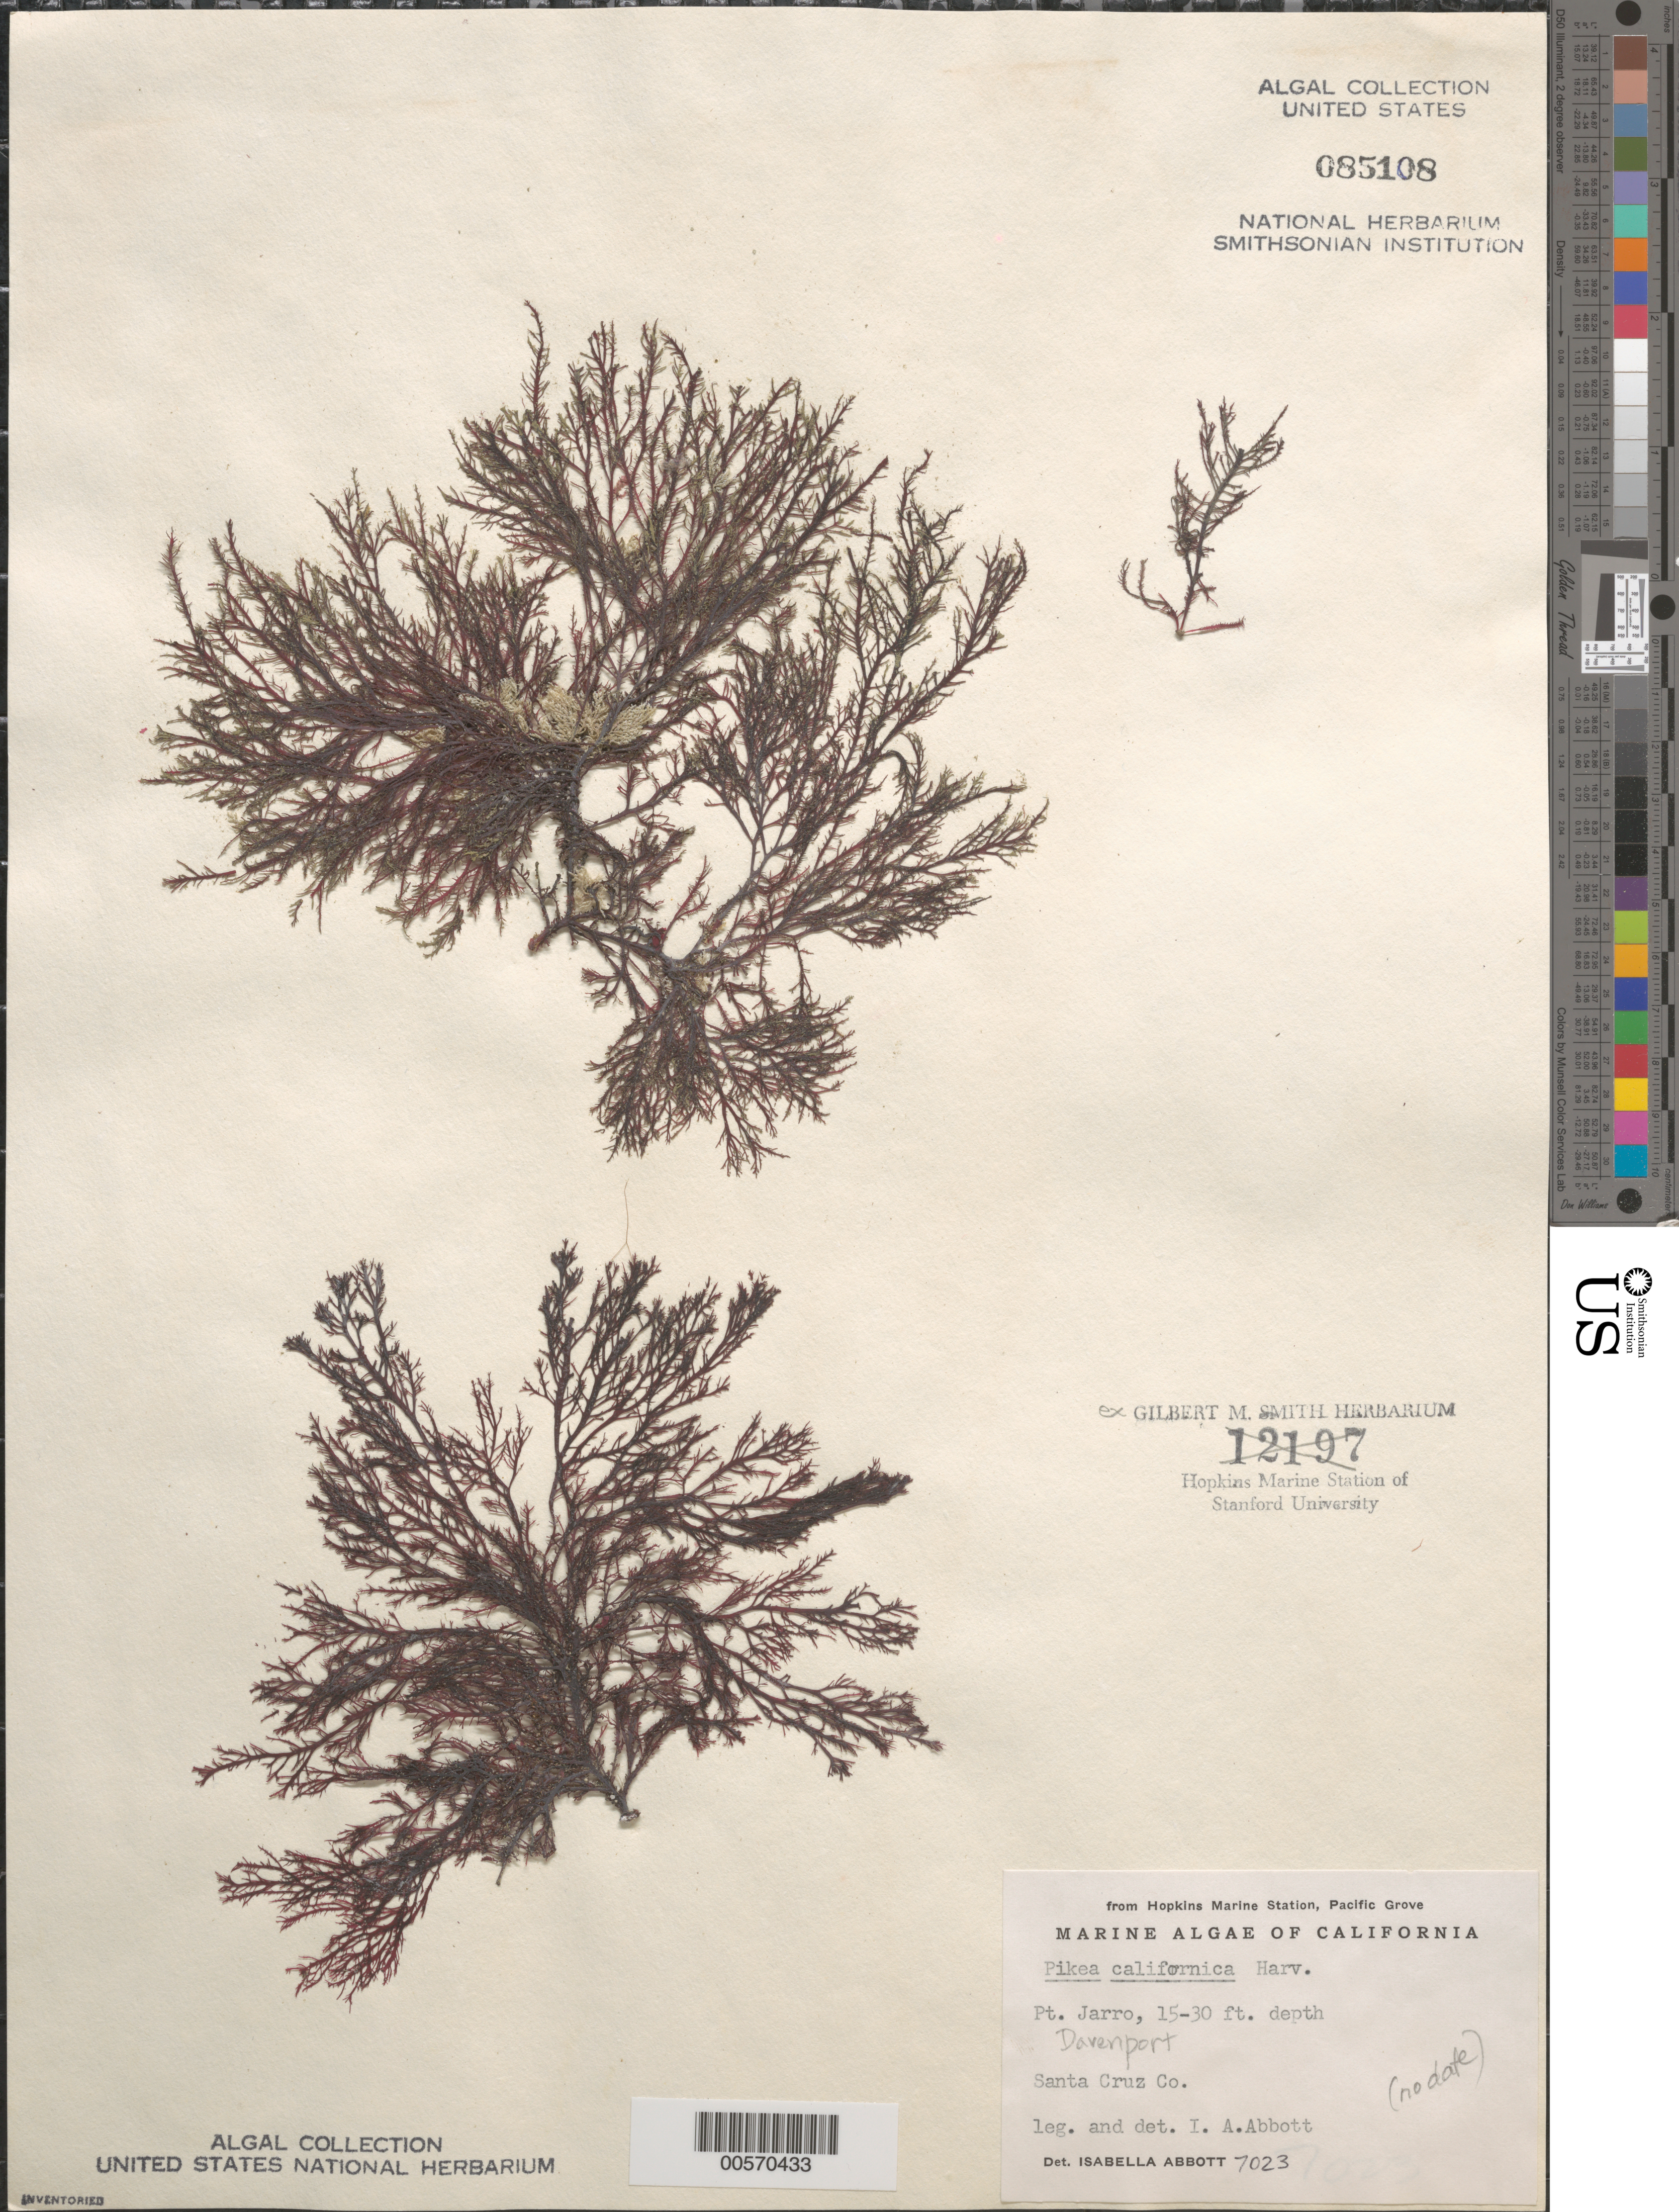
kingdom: Plantae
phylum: Rhodophyta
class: Florideophyceae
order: Gigartinales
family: Dumontiaceae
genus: Pikea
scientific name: Pikea californica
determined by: Abbott, Isabella A.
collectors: I. A. Abbott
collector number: IAA 7023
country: United States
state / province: California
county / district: Santa Cruz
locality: El Jarro Point (Pt. Jarro), Davenport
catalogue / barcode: US 85108